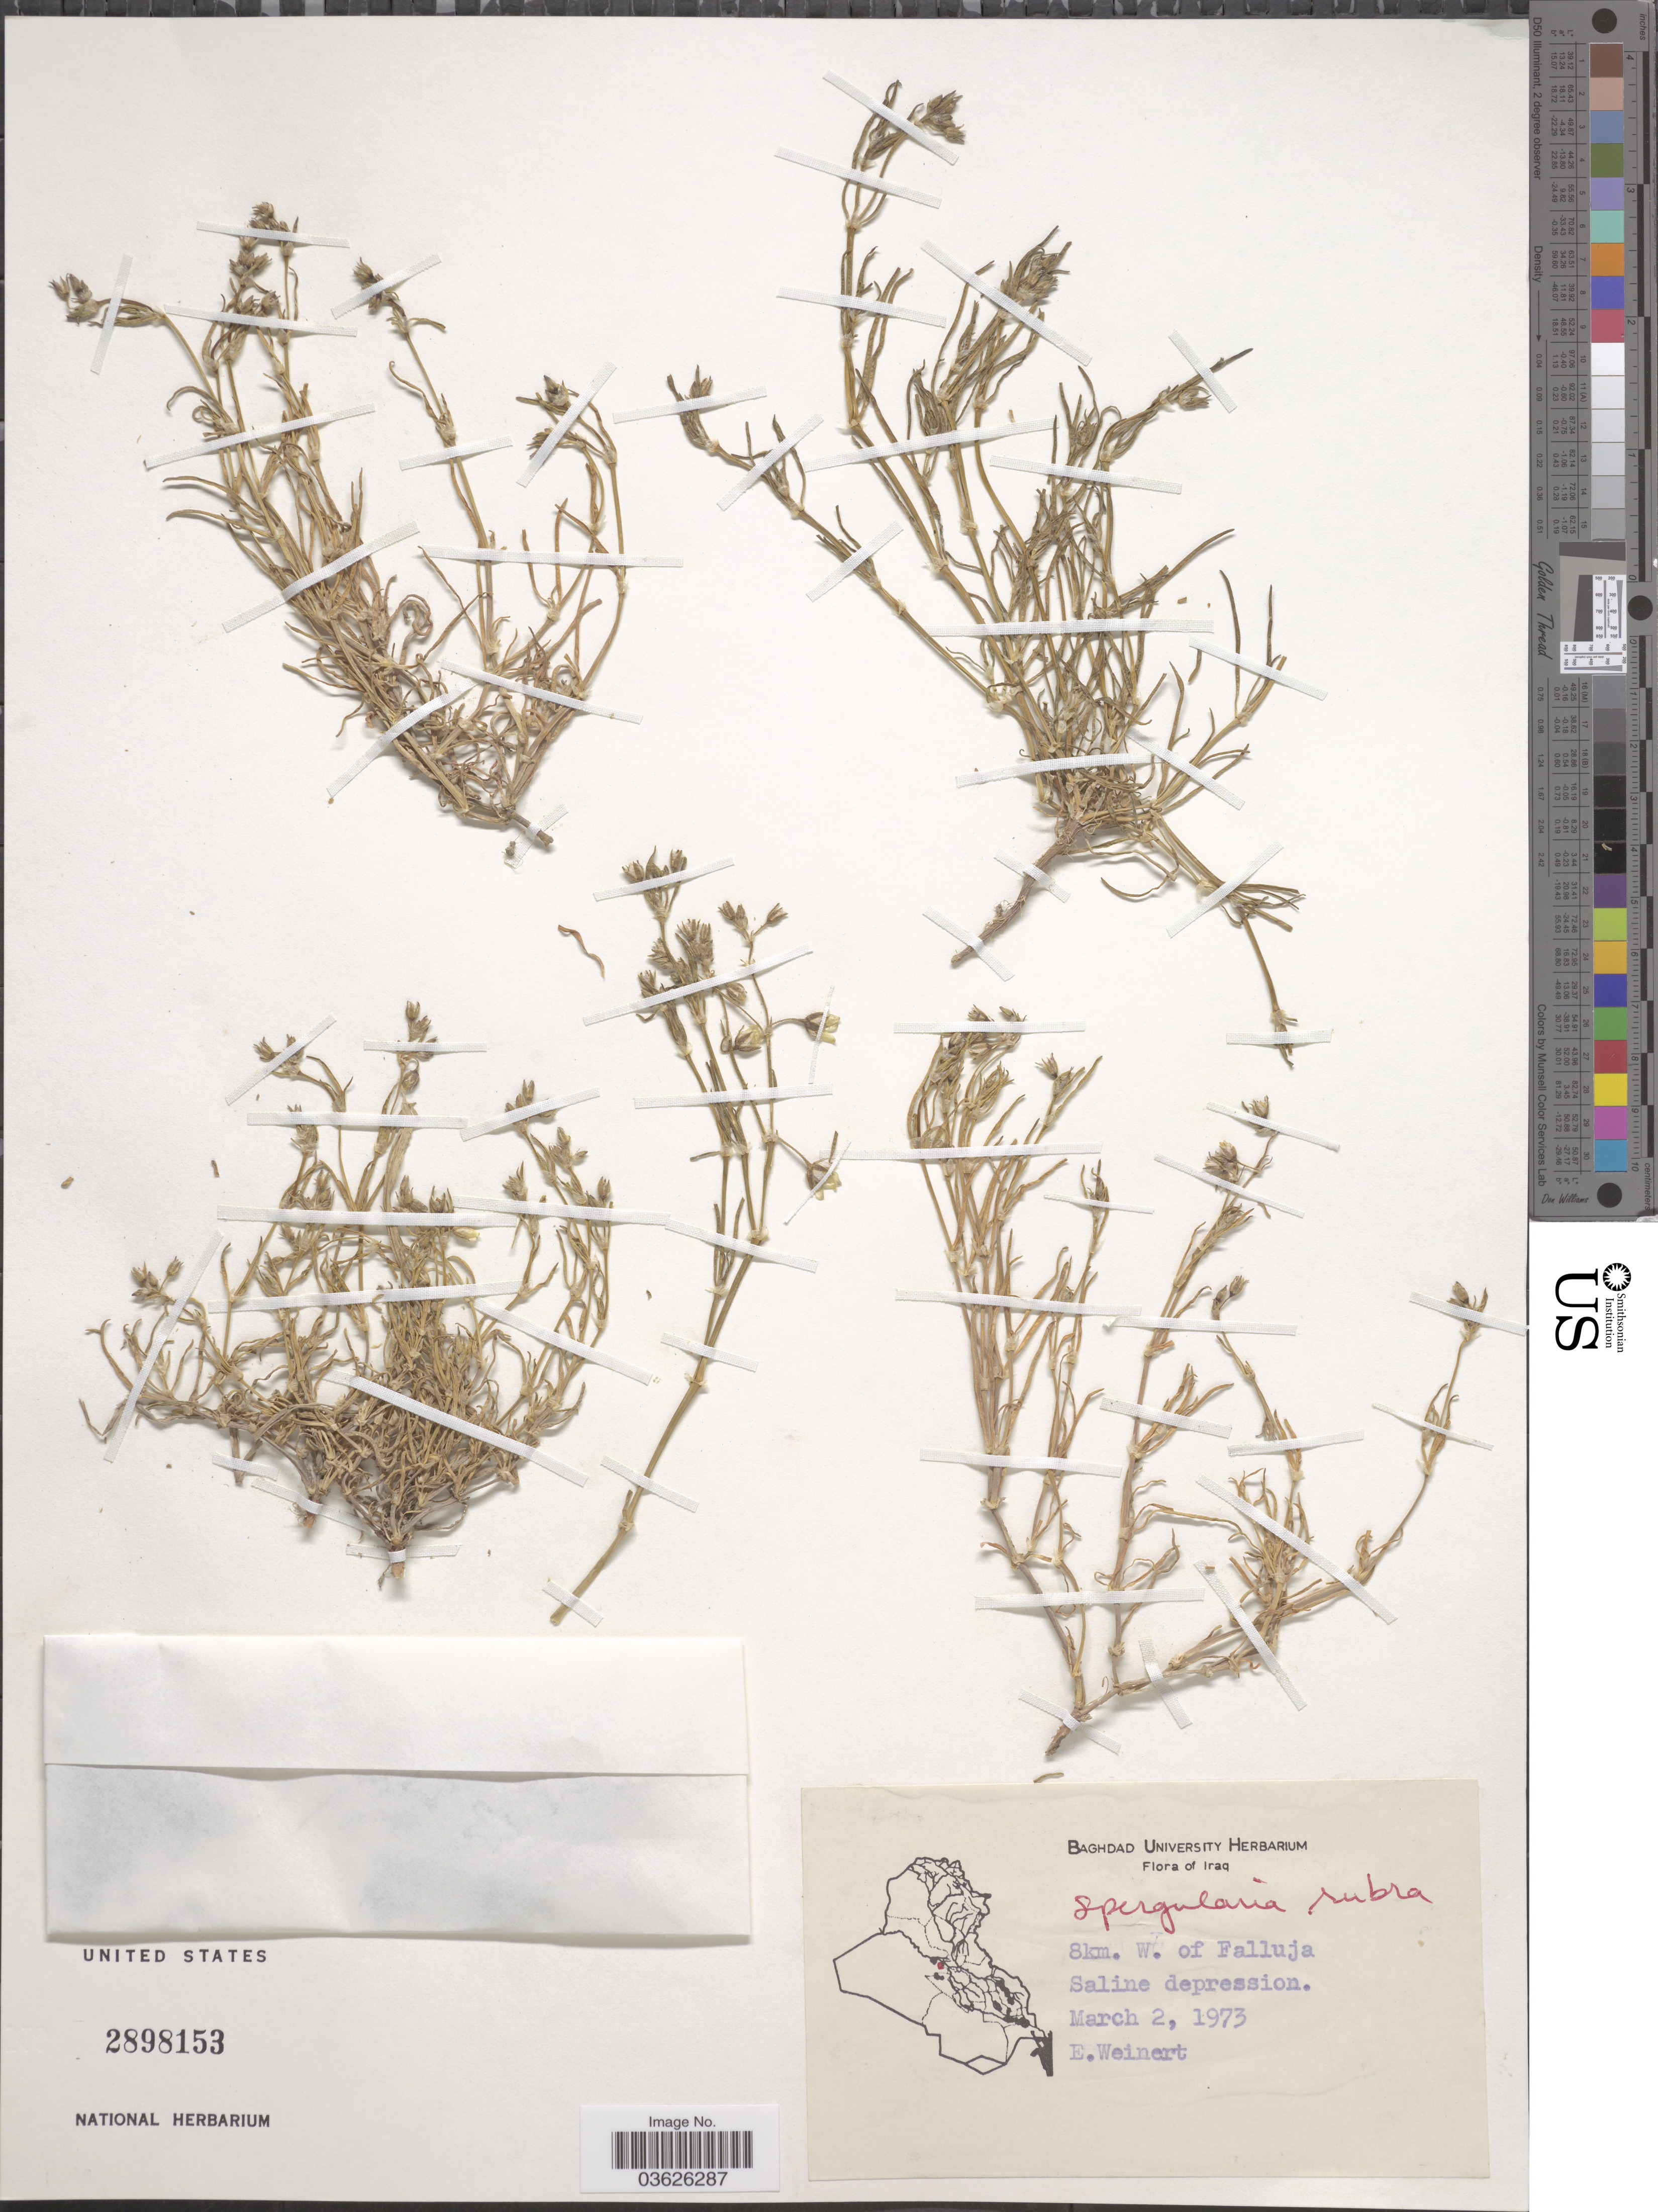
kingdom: Plantae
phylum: Tracheophyta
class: Magnoliopsida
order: Caryophyllales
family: Caryophyllaceae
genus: Spergularia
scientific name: Spergularia rubra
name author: (L.) J. Presl & C. Presl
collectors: E. Weinert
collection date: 1973-03-02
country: Iraq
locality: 8km. W. of Falluja.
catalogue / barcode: US 2898153